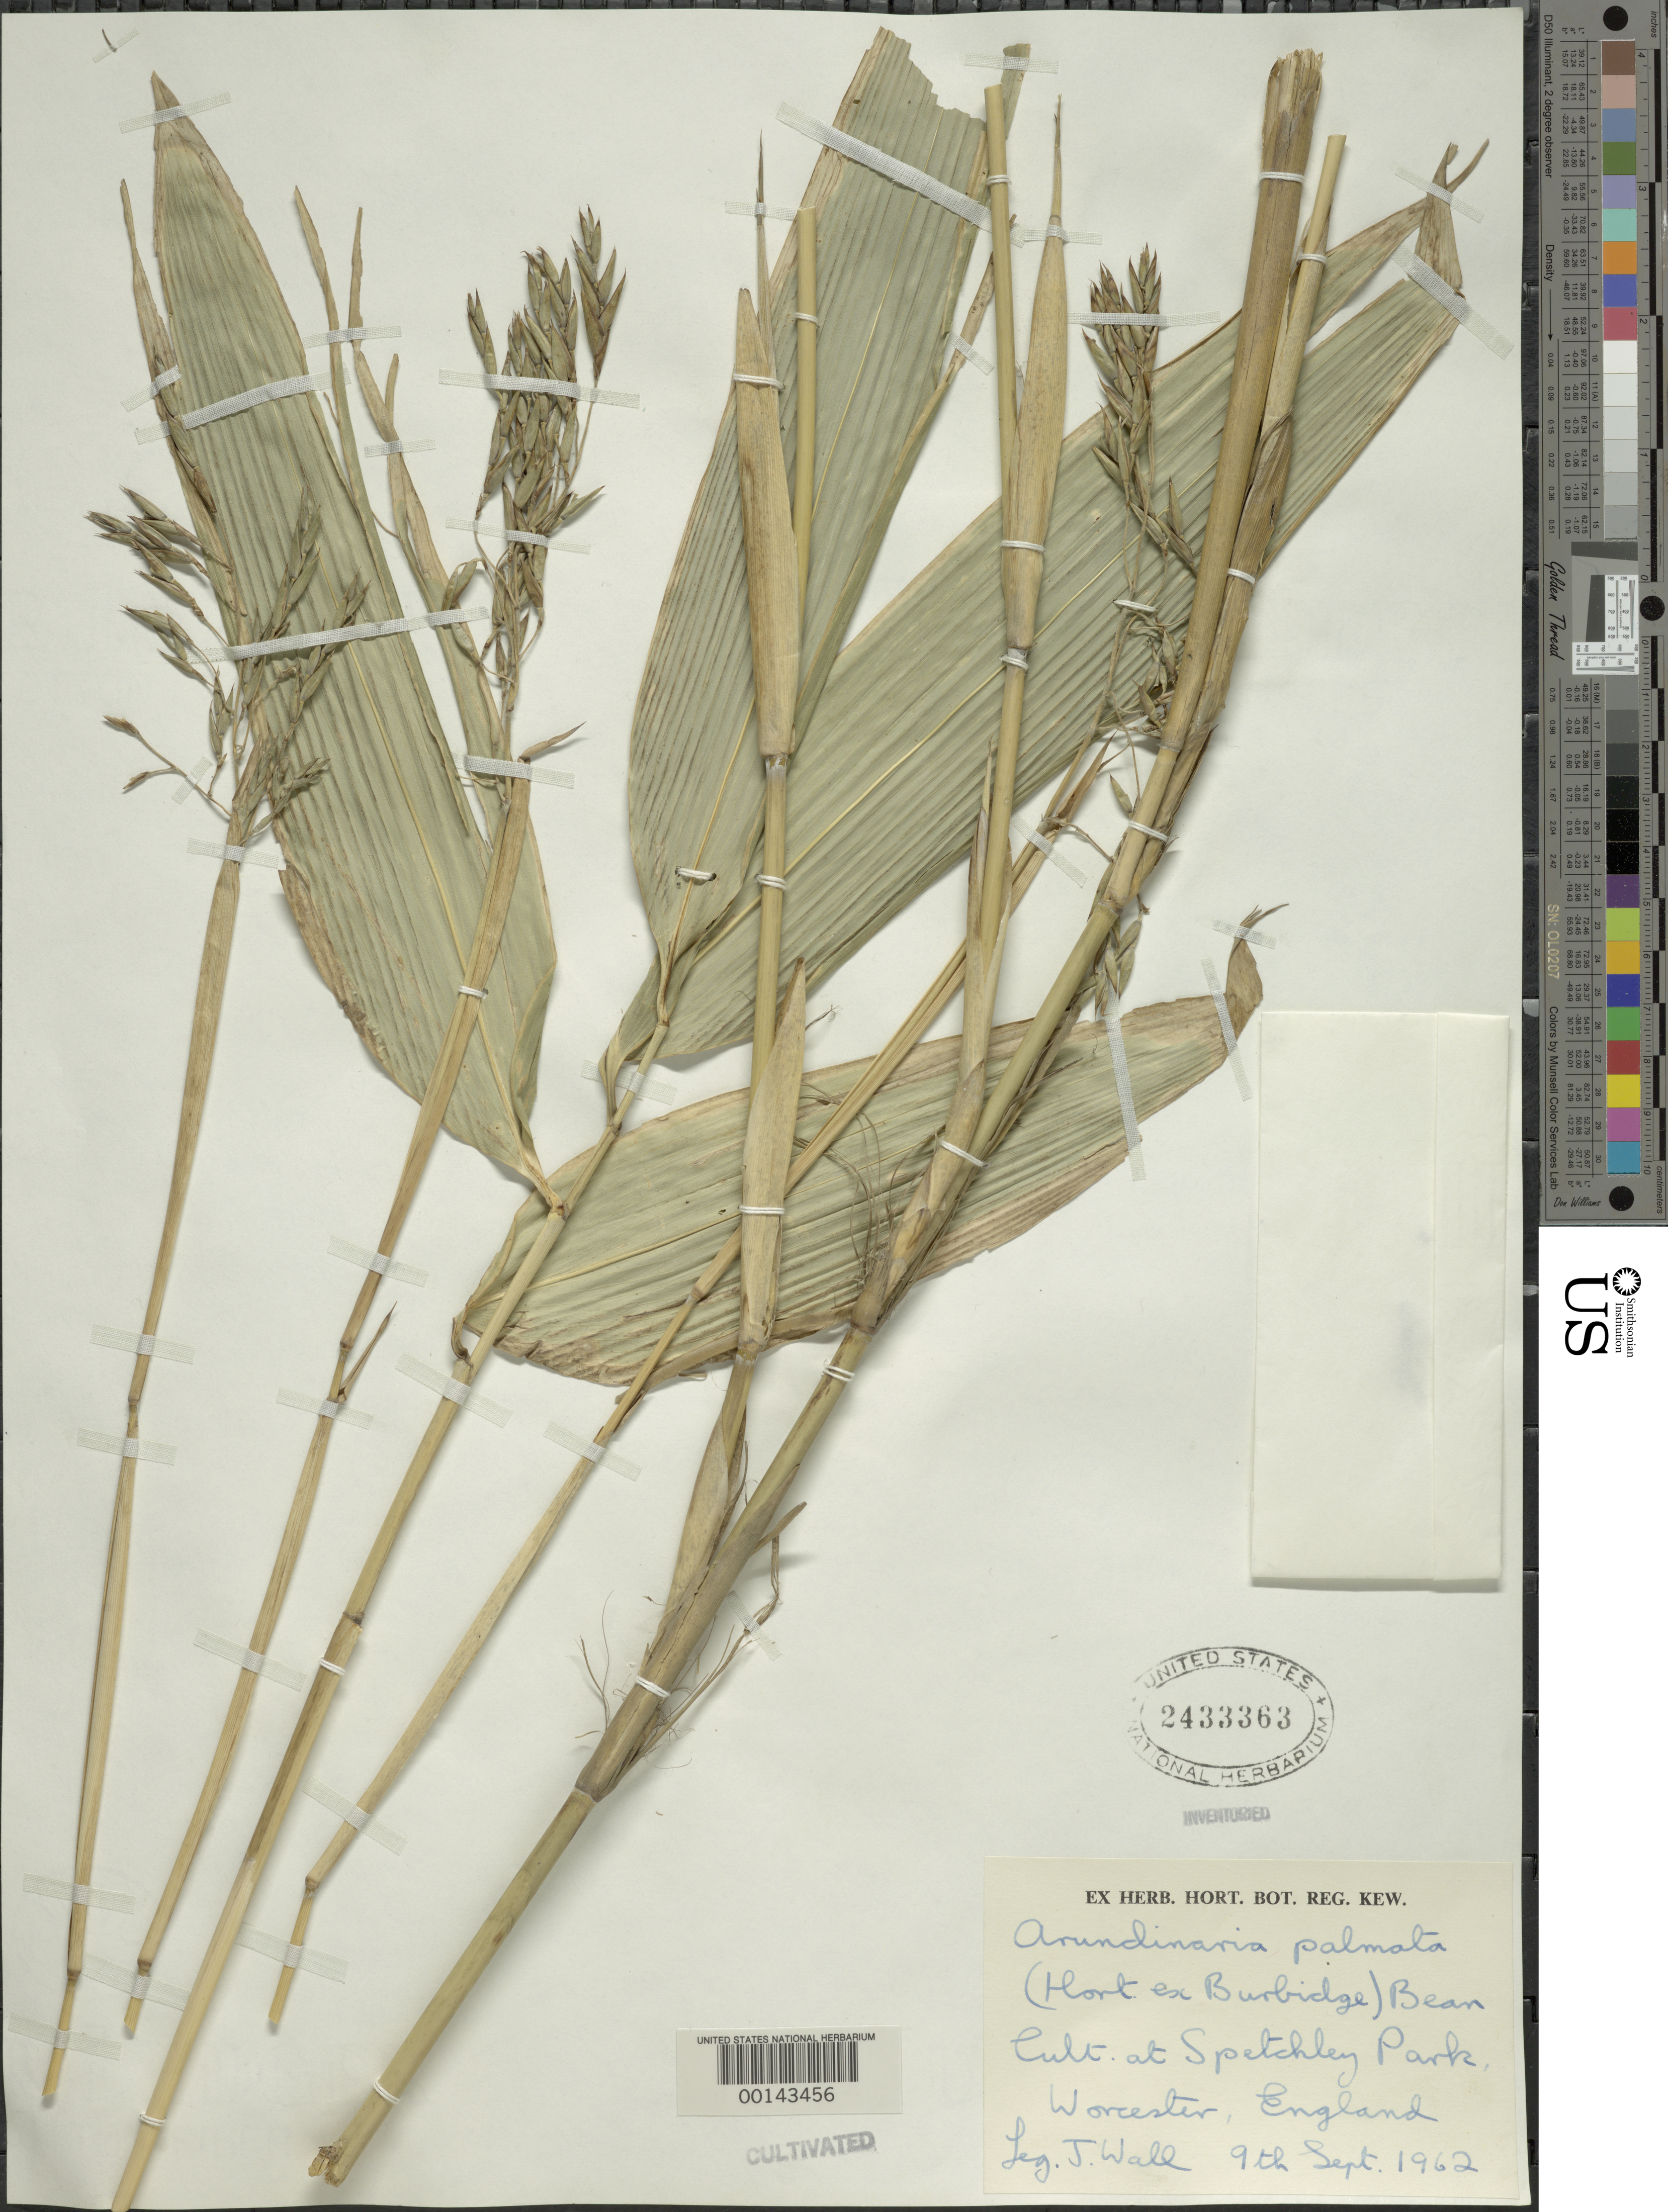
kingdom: Plantae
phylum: Tracheophyta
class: Liliopsida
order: Poales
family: Poaceae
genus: Sasa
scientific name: Sasa palmata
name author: (hort. ex Burb.) E.G. Camus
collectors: N. Wallich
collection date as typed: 09 Sep 1962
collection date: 1962-09-09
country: United Kingdom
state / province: England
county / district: Worcestershire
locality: Worcester, spetchley park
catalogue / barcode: US 2433363